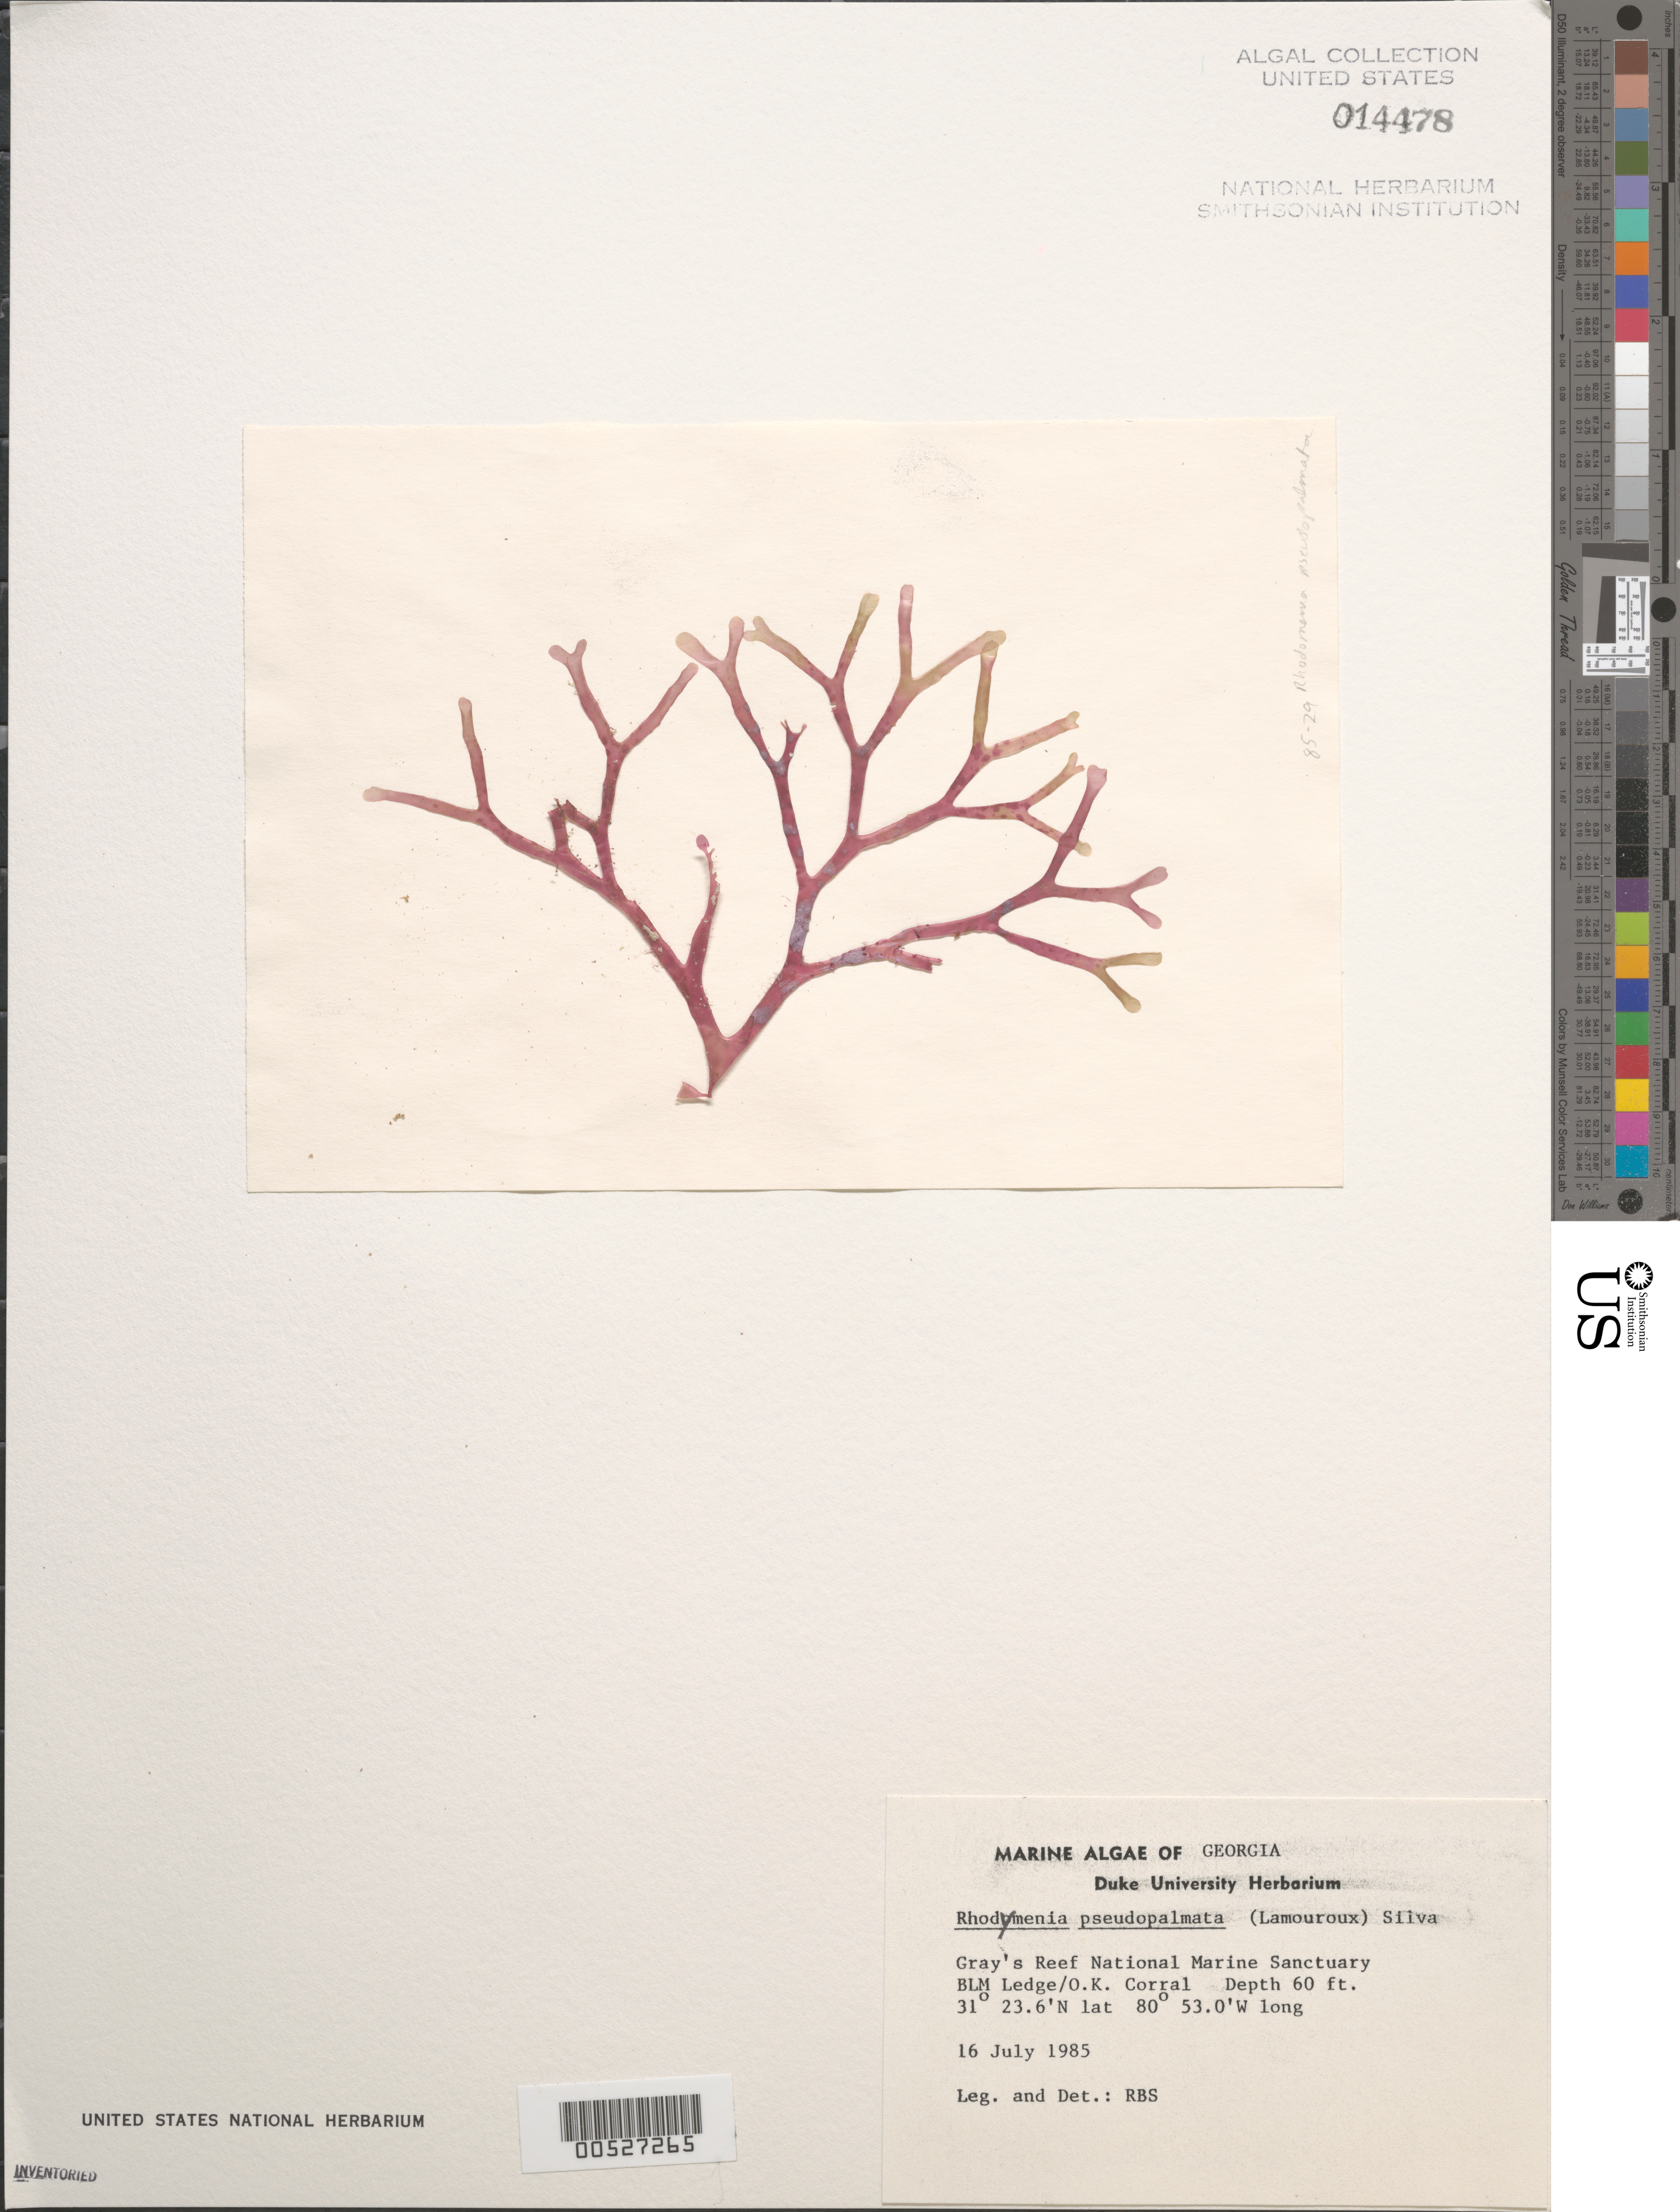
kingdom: Plantae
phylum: Rhodophyta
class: Florideophyceae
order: Rhodymeniales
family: Rhodymeniaceae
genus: Rhodymenia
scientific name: Rhodymenia pseudopalmata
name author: (J.V.Lamouroux) P.C. Silva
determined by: Searles, R. B.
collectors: R. Searles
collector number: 85-29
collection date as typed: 16 Jul 1985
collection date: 1985-07-16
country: United States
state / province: Georgia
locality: Gray's Reef National Marine Sanctuary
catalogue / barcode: US 14478